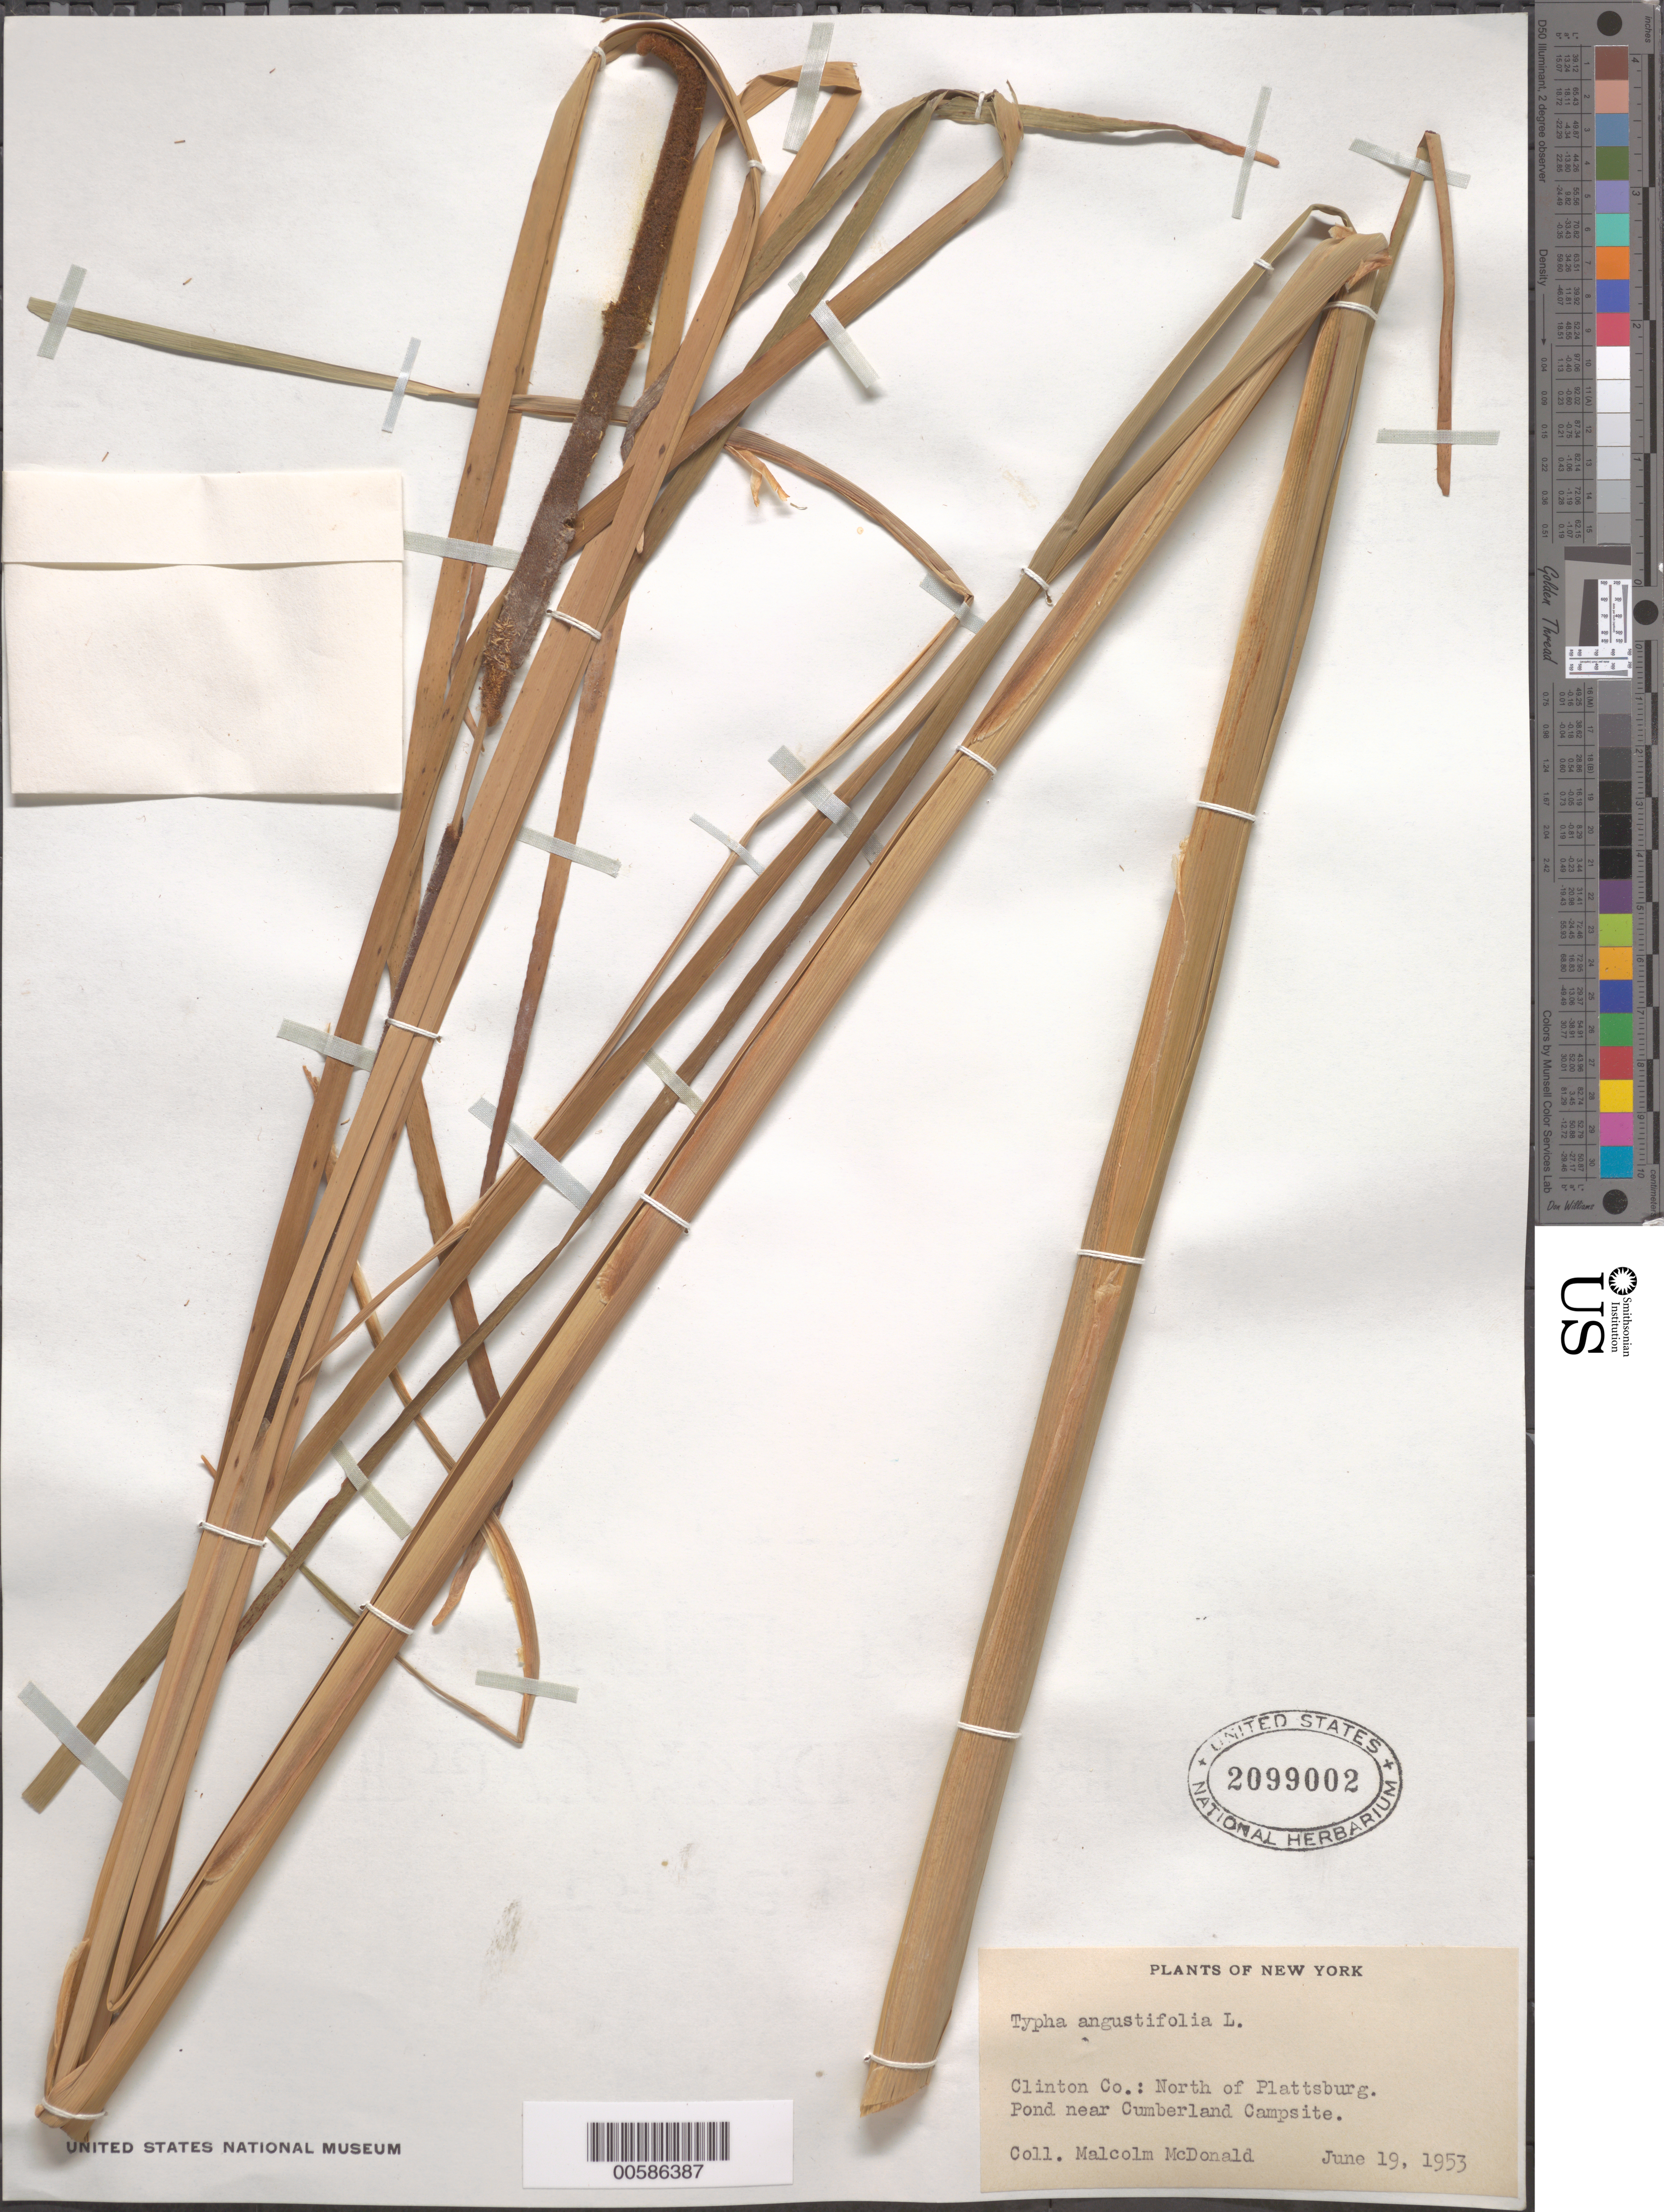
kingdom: Plantae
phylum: Tracheophyta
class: Liliopsida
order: Poales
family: Typhaceae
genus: Typha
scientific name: Typha angustifolia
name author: L.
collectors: M. McDonald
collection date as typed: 19 Jun 1953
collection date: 1953-06-19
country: United States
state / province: New York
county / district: Clinton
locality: N of Plattsburg, Near Cumberland Campsite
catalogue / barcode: US 2099002